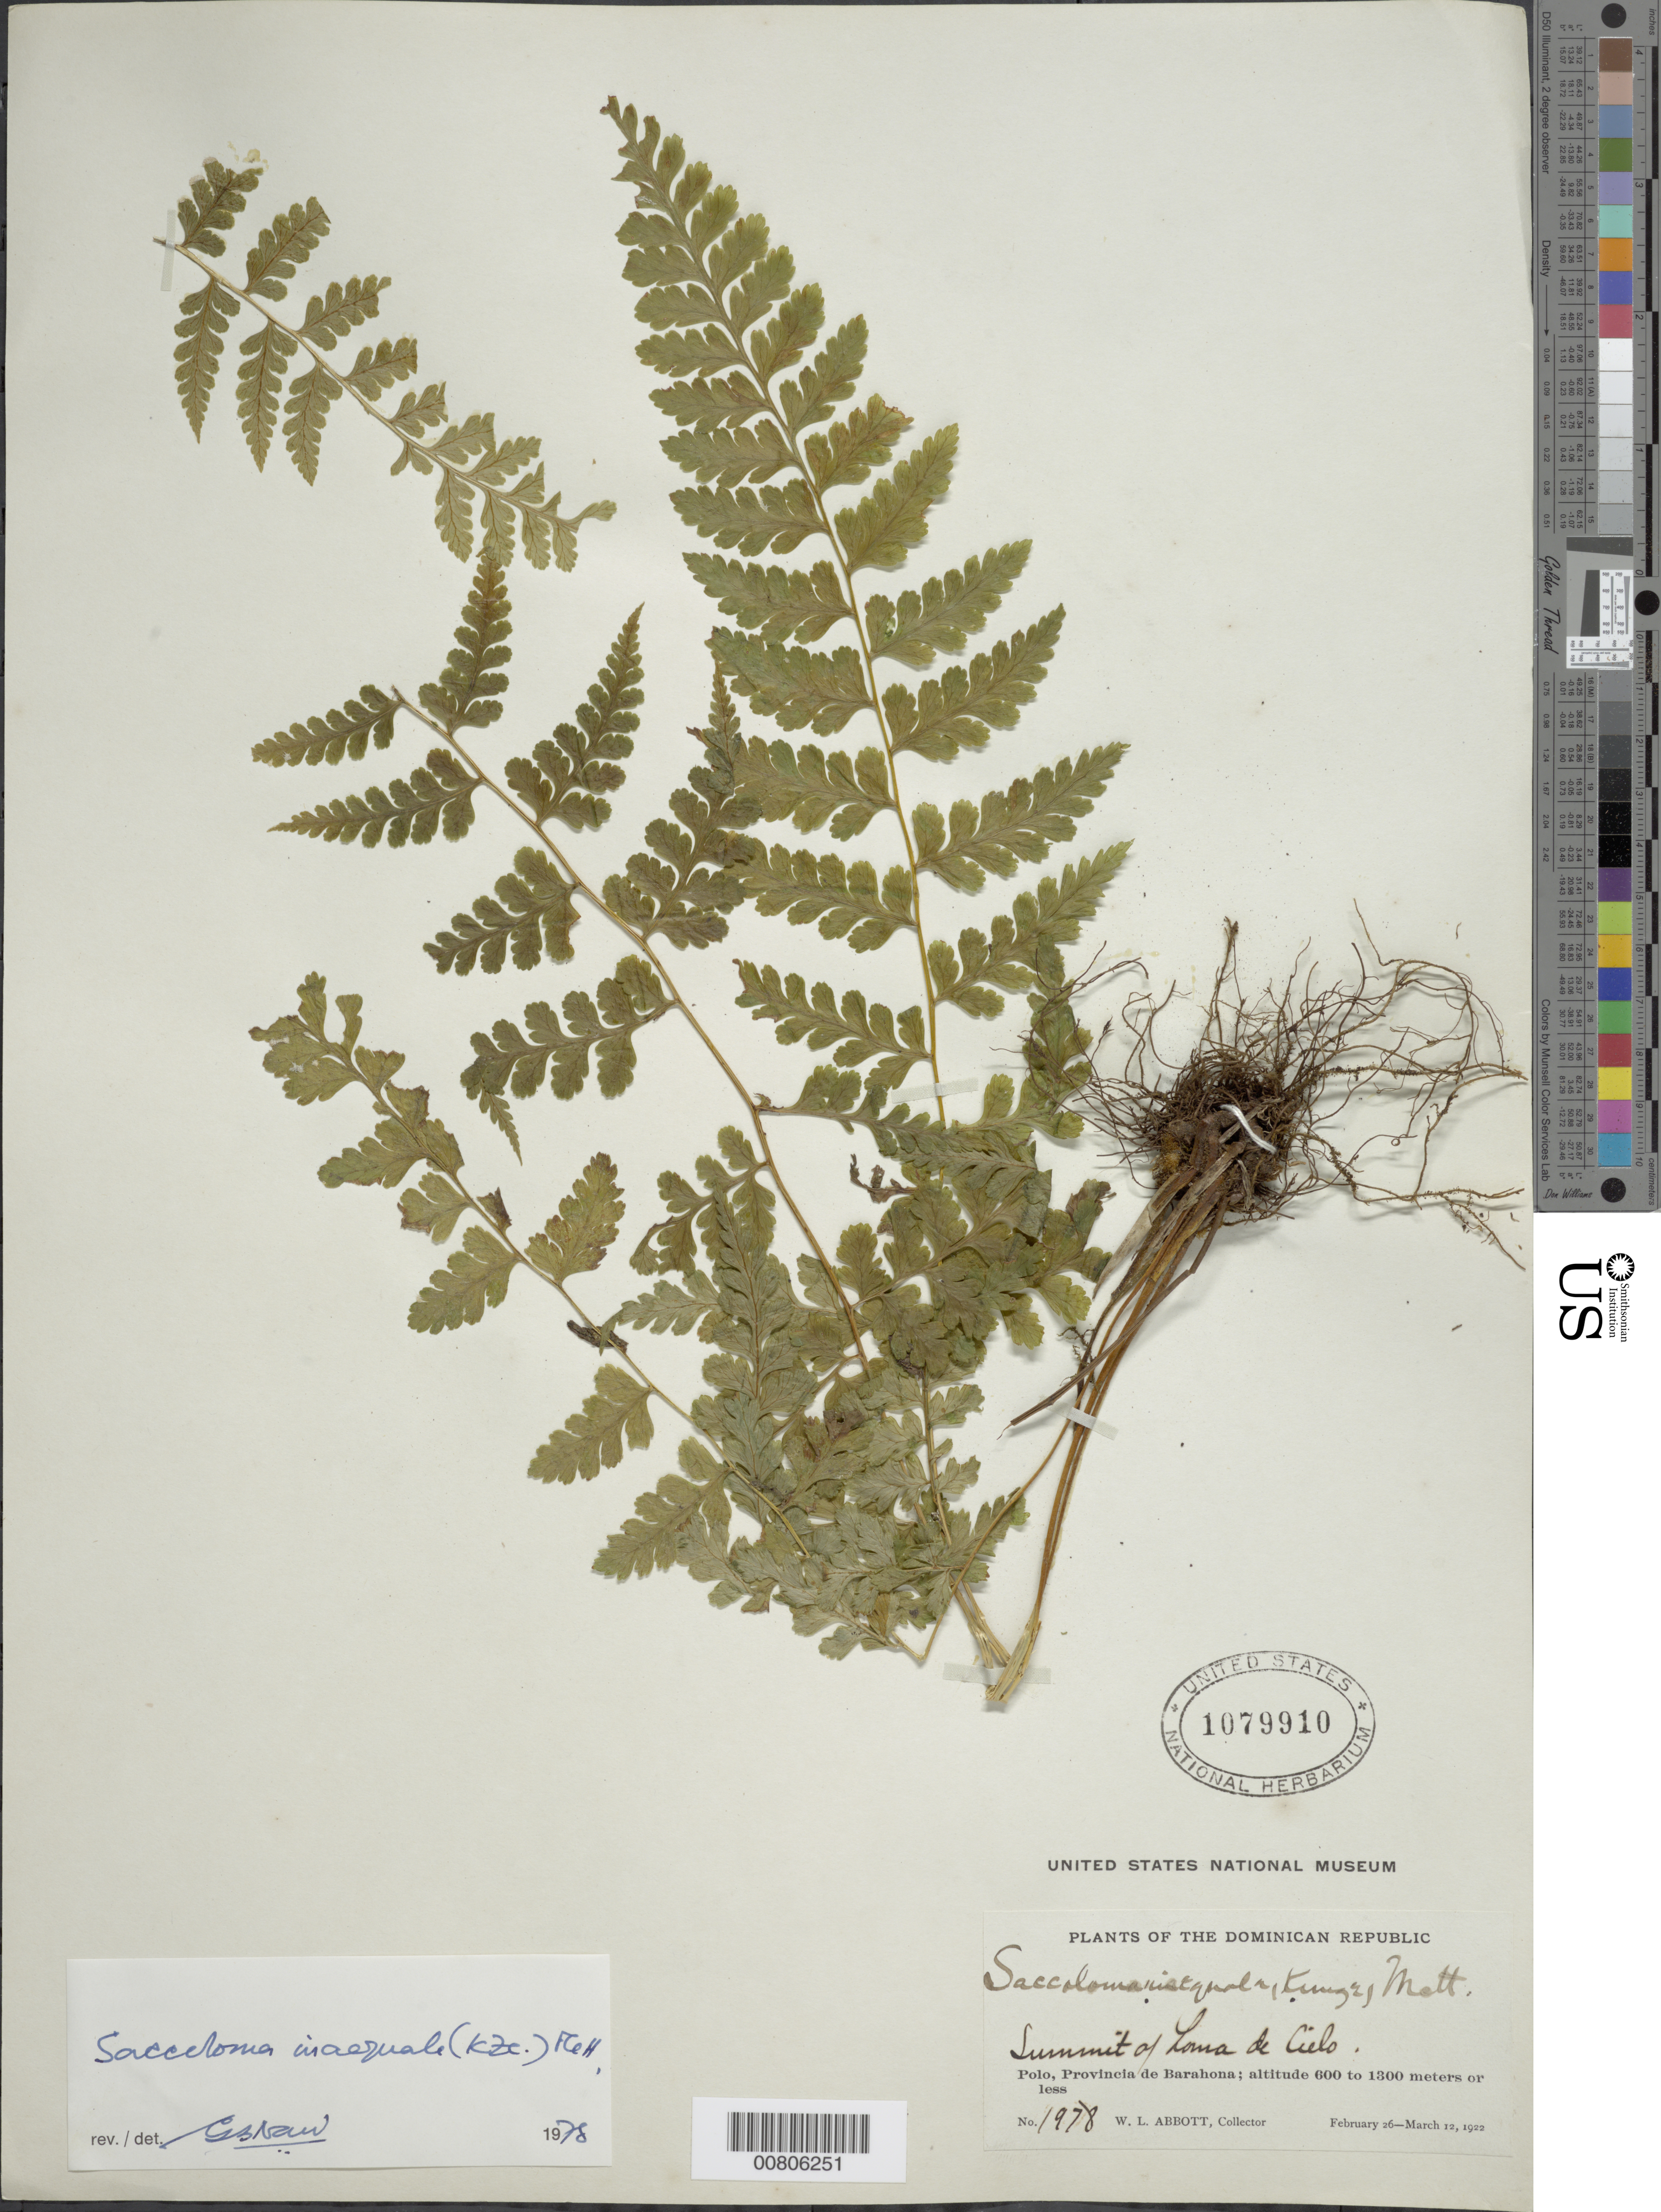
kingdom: Plantae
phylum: Tracheophyta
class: Polypodiopsida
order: Polypodiales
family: Saccolomataceae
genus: Saccoloma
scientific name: Saccoloma inaequale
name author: (Kunze) Mett.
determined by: Nair, G. B.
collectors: W. L. Abbott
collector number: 1978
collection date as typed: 26 Feb 1922 to 12 Mar 1922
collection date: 1922-02-26/1922-03-12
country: Dominican Republic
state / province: Barahona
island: Hispaniola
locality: Polo, summit of Loma de Cielo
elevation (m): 600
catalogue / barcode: US 1079910